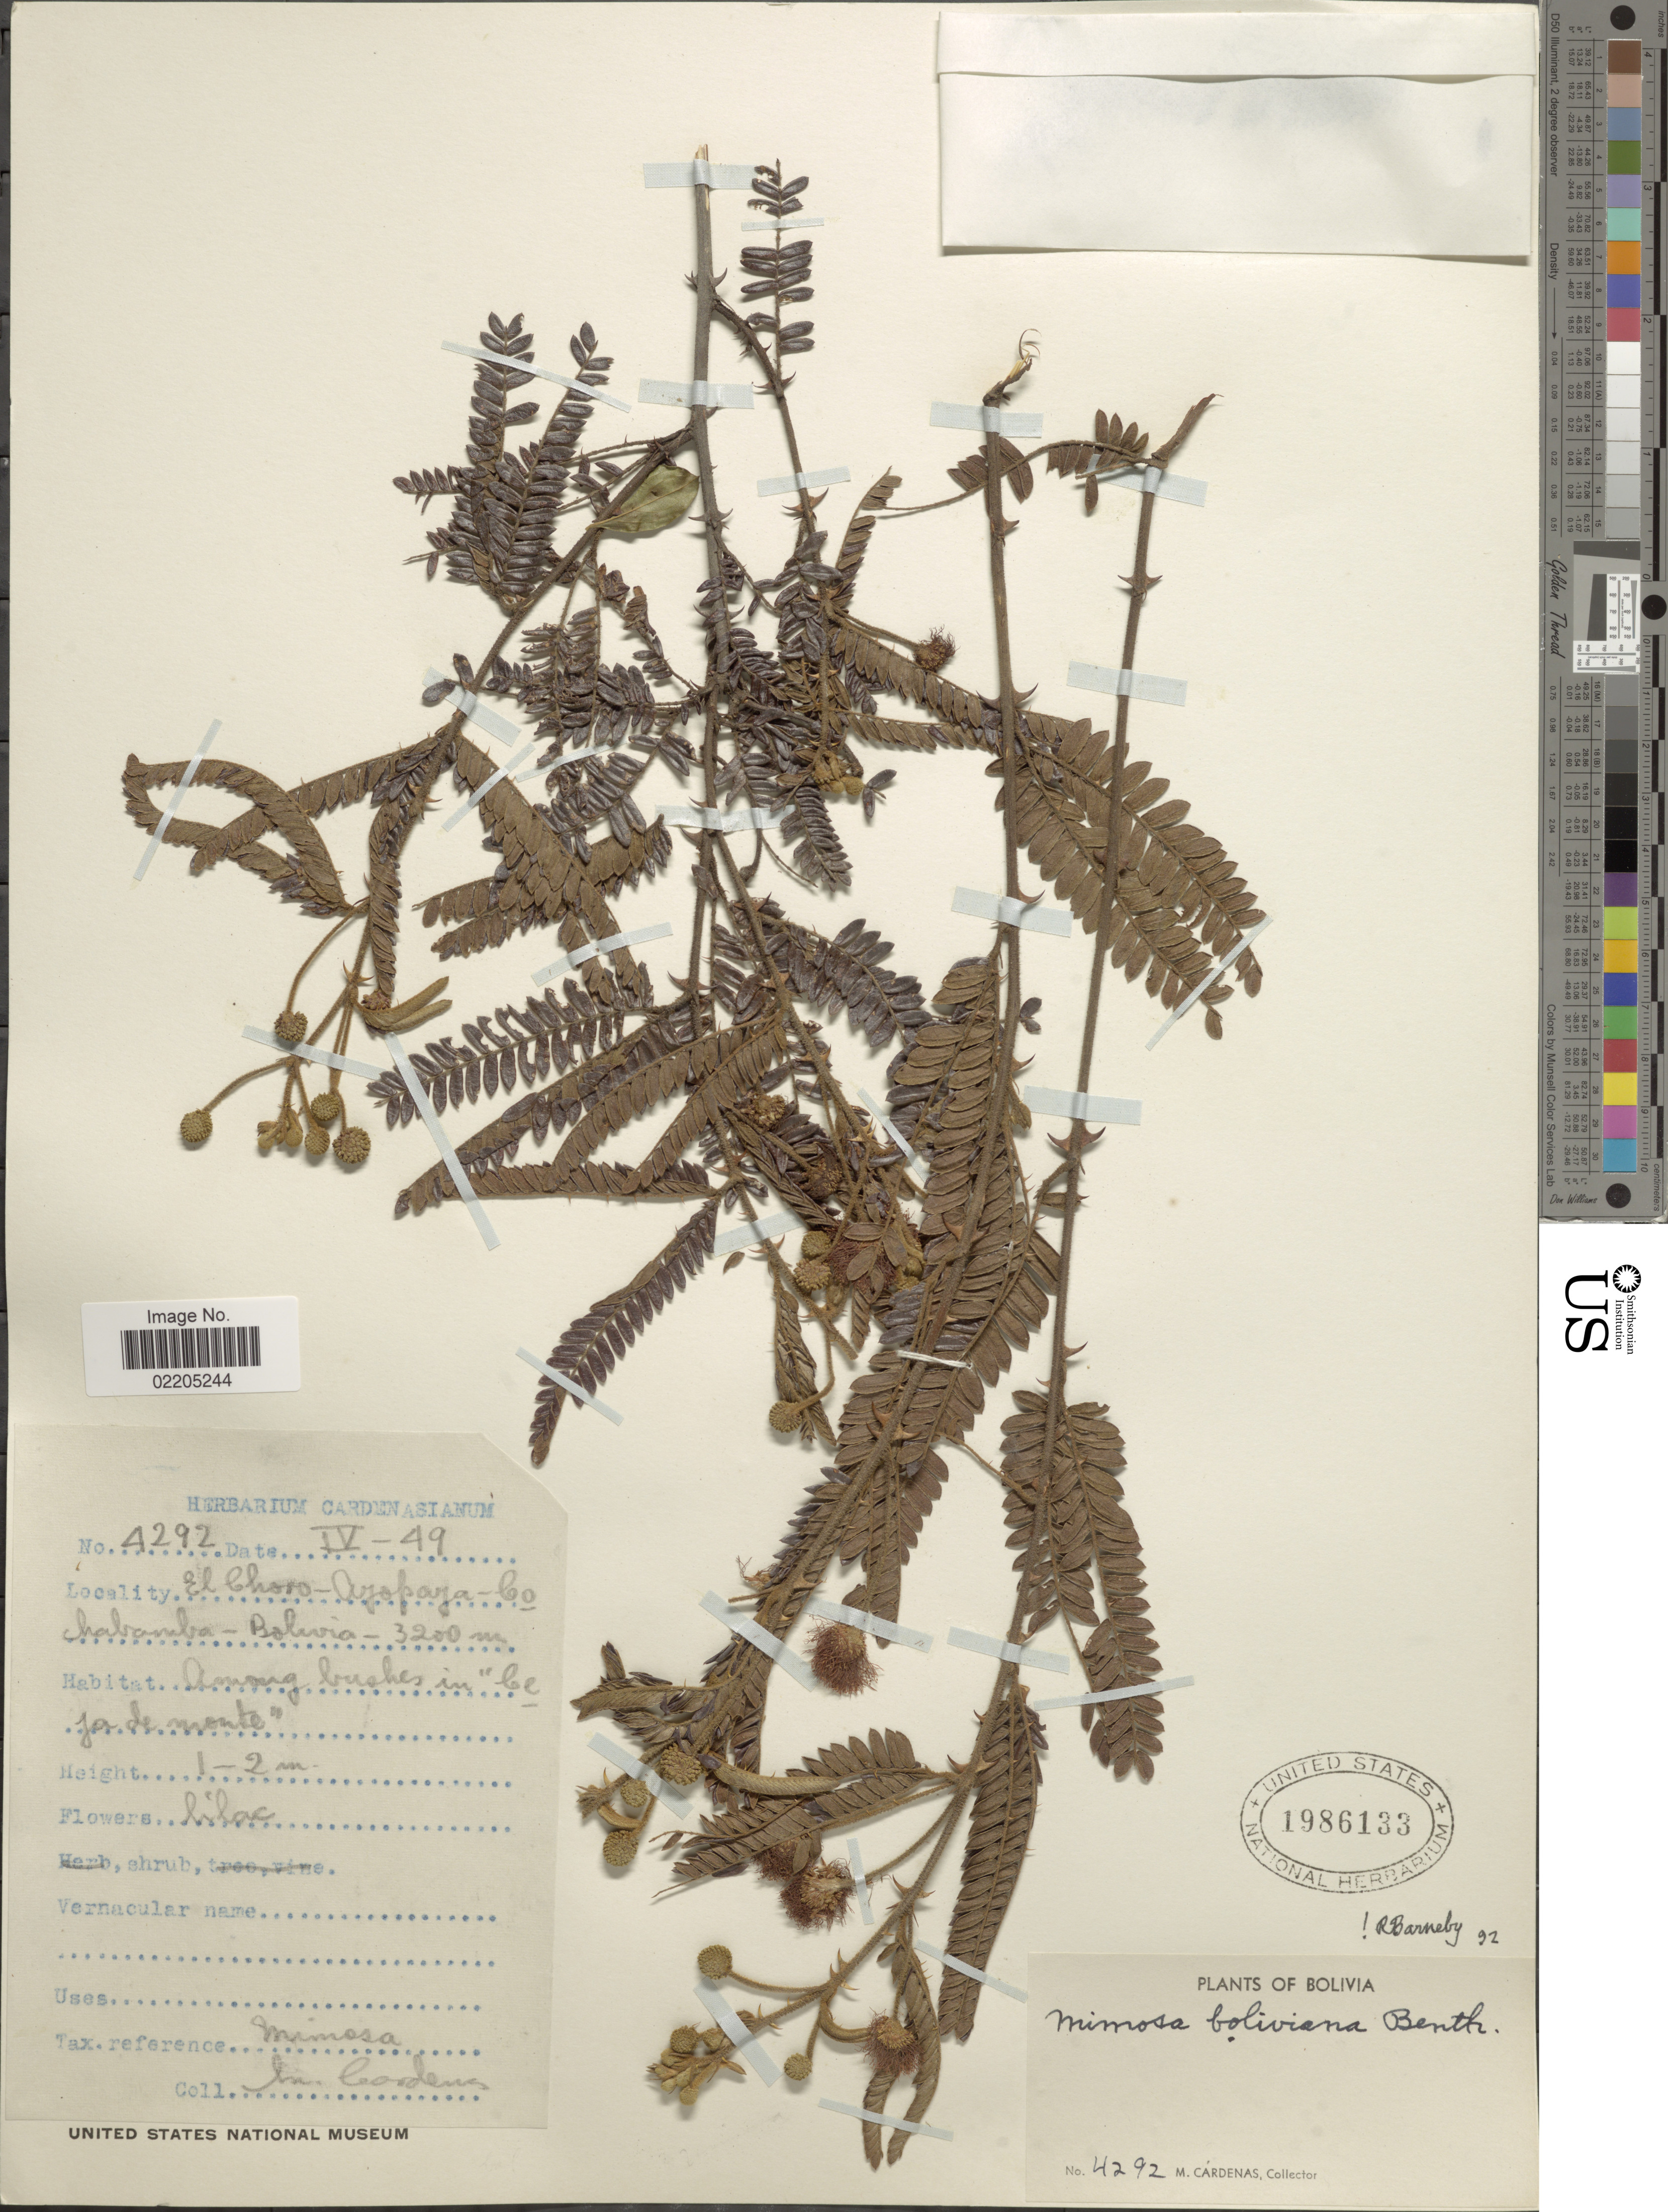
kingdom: Plantae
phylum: Tracheophyta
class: Magnoliopsida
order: Fabales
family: Fabaceae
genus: Mimosa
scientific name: Mimosa boliviana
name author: Benth.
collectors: M. Cárdenas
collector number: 4292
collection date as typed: Transcribed d/m/y: /4/49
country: Bolivia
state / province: Cochabamba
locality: El Choro-Ayopaya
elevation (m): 3200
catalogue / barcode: US 1986133